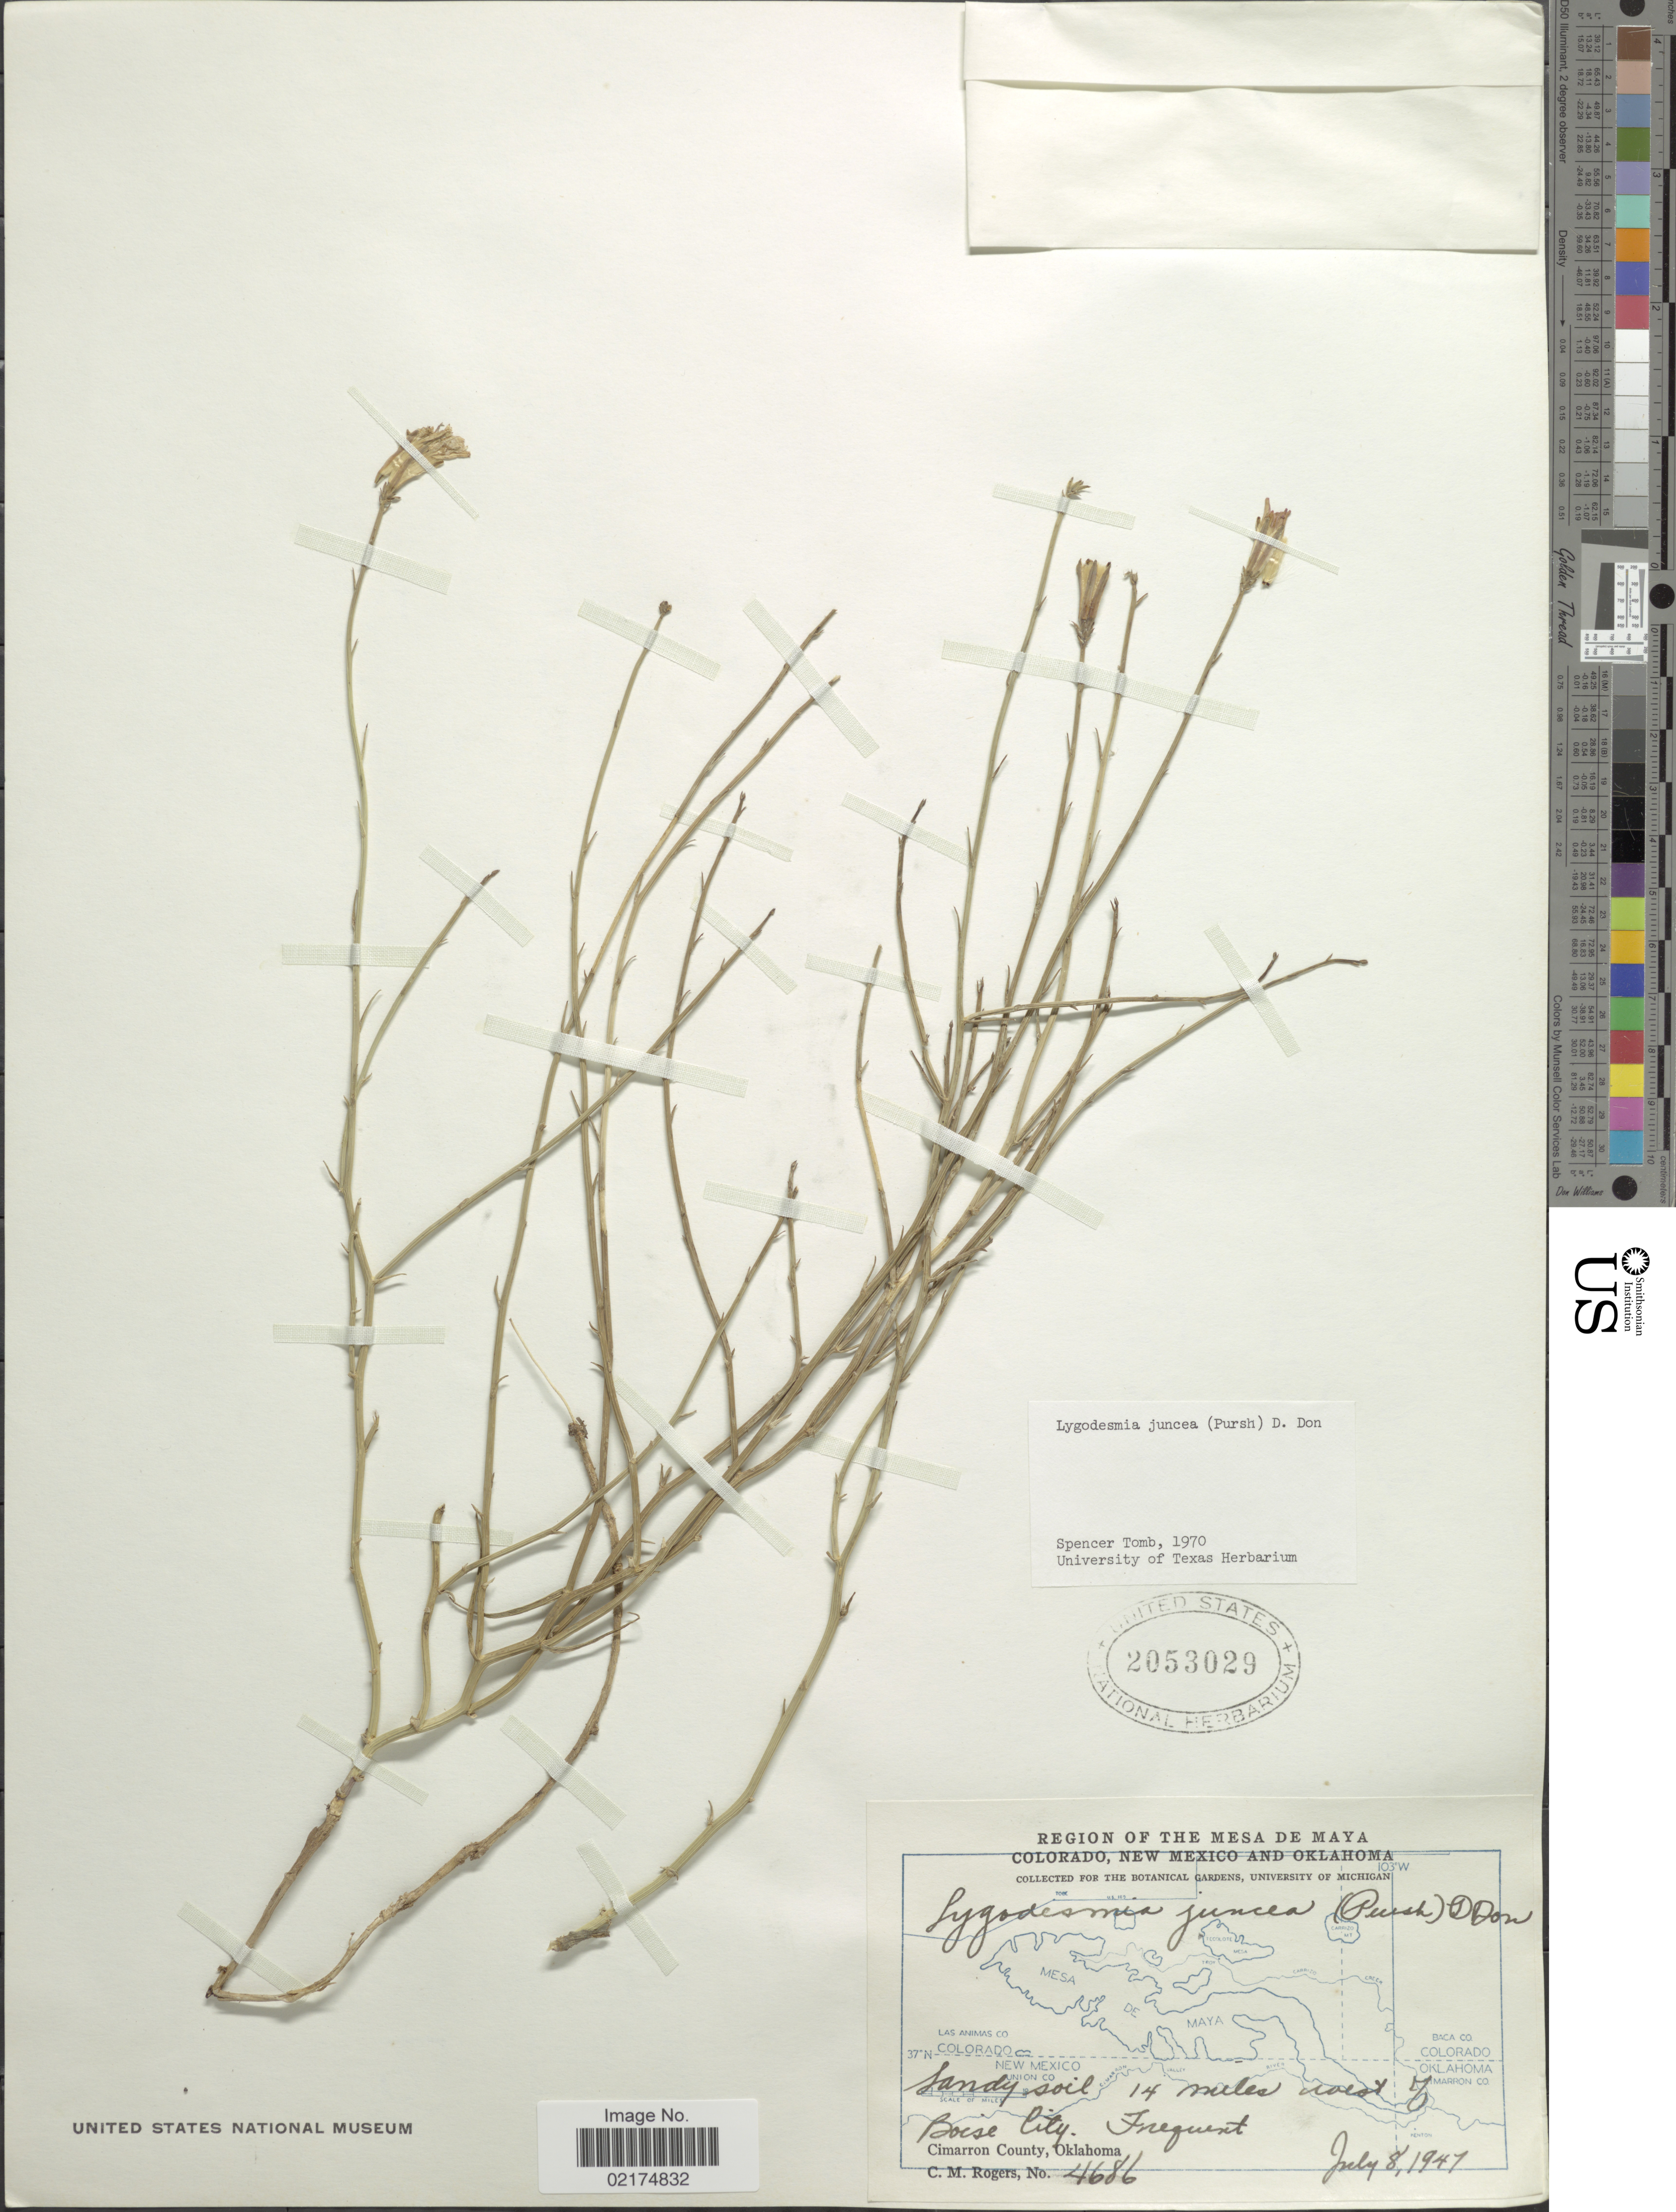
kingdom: Plantae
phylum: Tracheophyta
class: Magnoliopsida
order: Asterales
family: Asteraceae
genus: Lygodesmia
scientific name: Lygodesmia juncea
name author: D. Don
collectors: C. M. Rogers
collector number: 4686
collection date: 1947-07-08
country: United States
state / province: Oklahoma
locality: Region of the Mesa de Maya, Colorado, New Mexico and Oklahoma, 14 miles west of Boise City, Cimarron County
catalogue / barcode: US 2053029